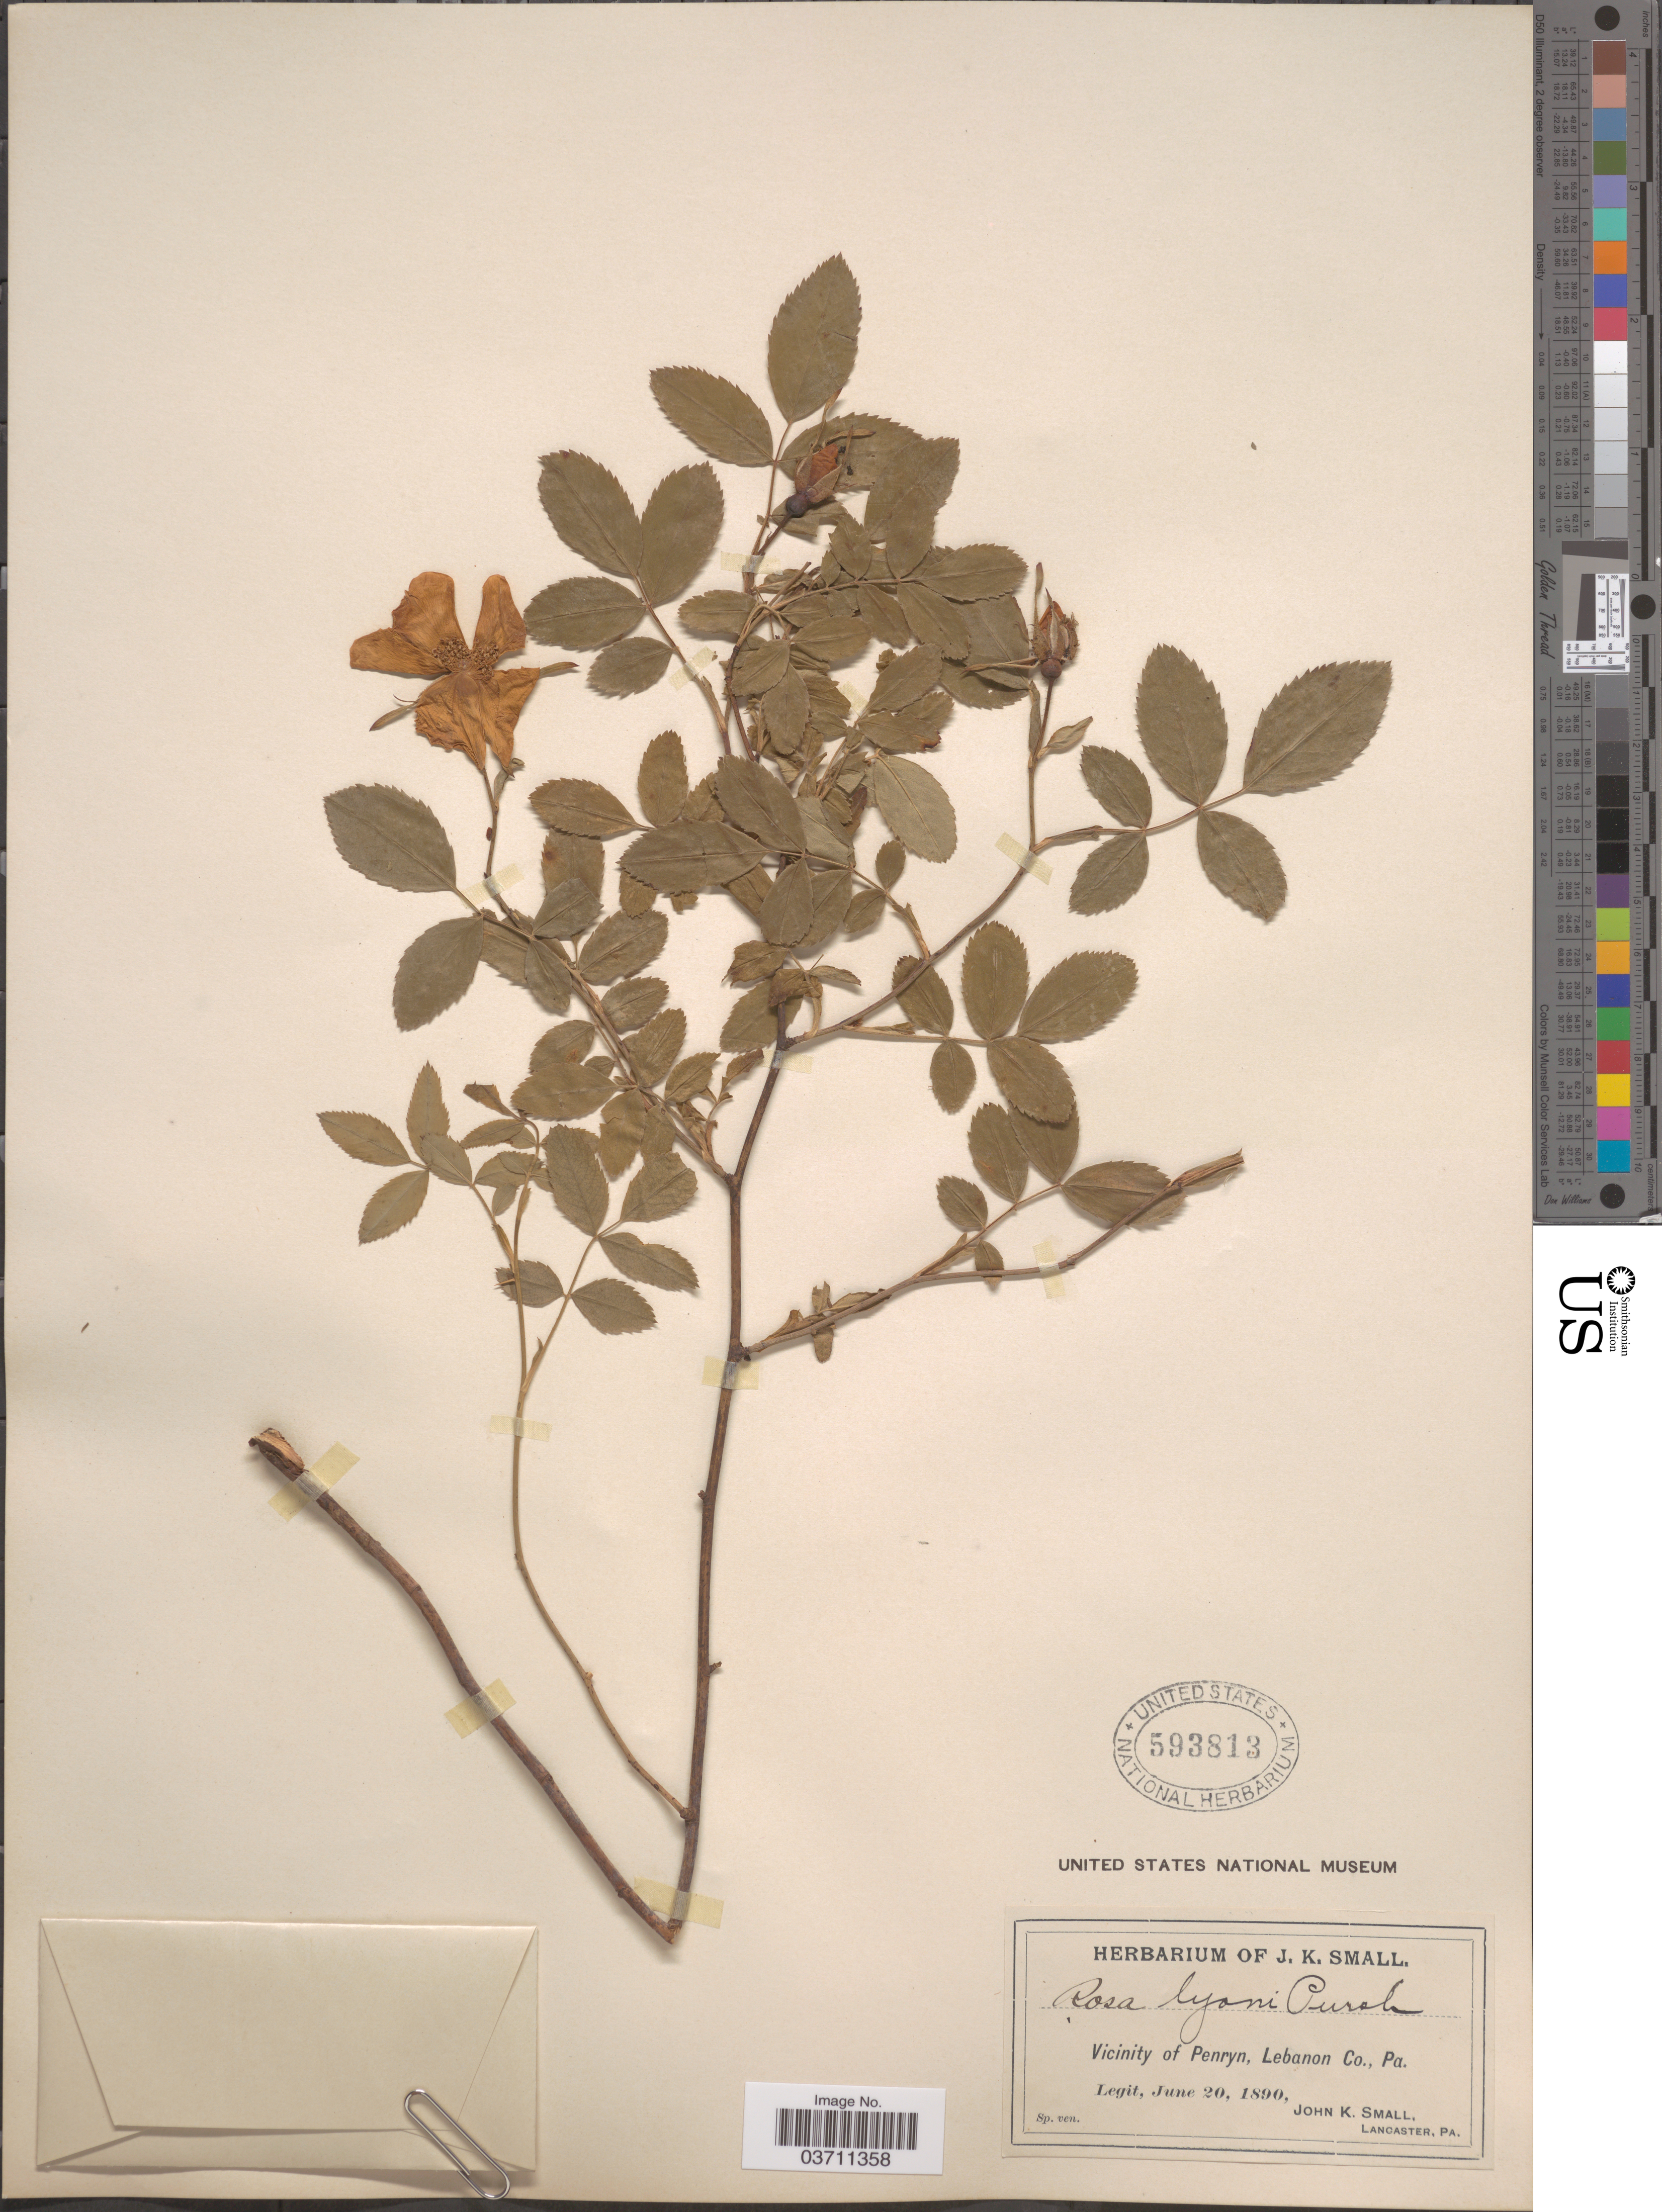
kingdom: Plantae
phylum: Tracheophyta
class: Magnoliopsida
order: Rosales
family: Rosaceae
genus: Rosa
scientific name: Rosa lyoni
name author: Pursh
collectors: J. K. Small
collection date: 1890-06-20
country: United States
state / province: Pennsylvania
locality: Vicinity of Penryn, Lebanon Co.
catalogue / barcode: US 593813